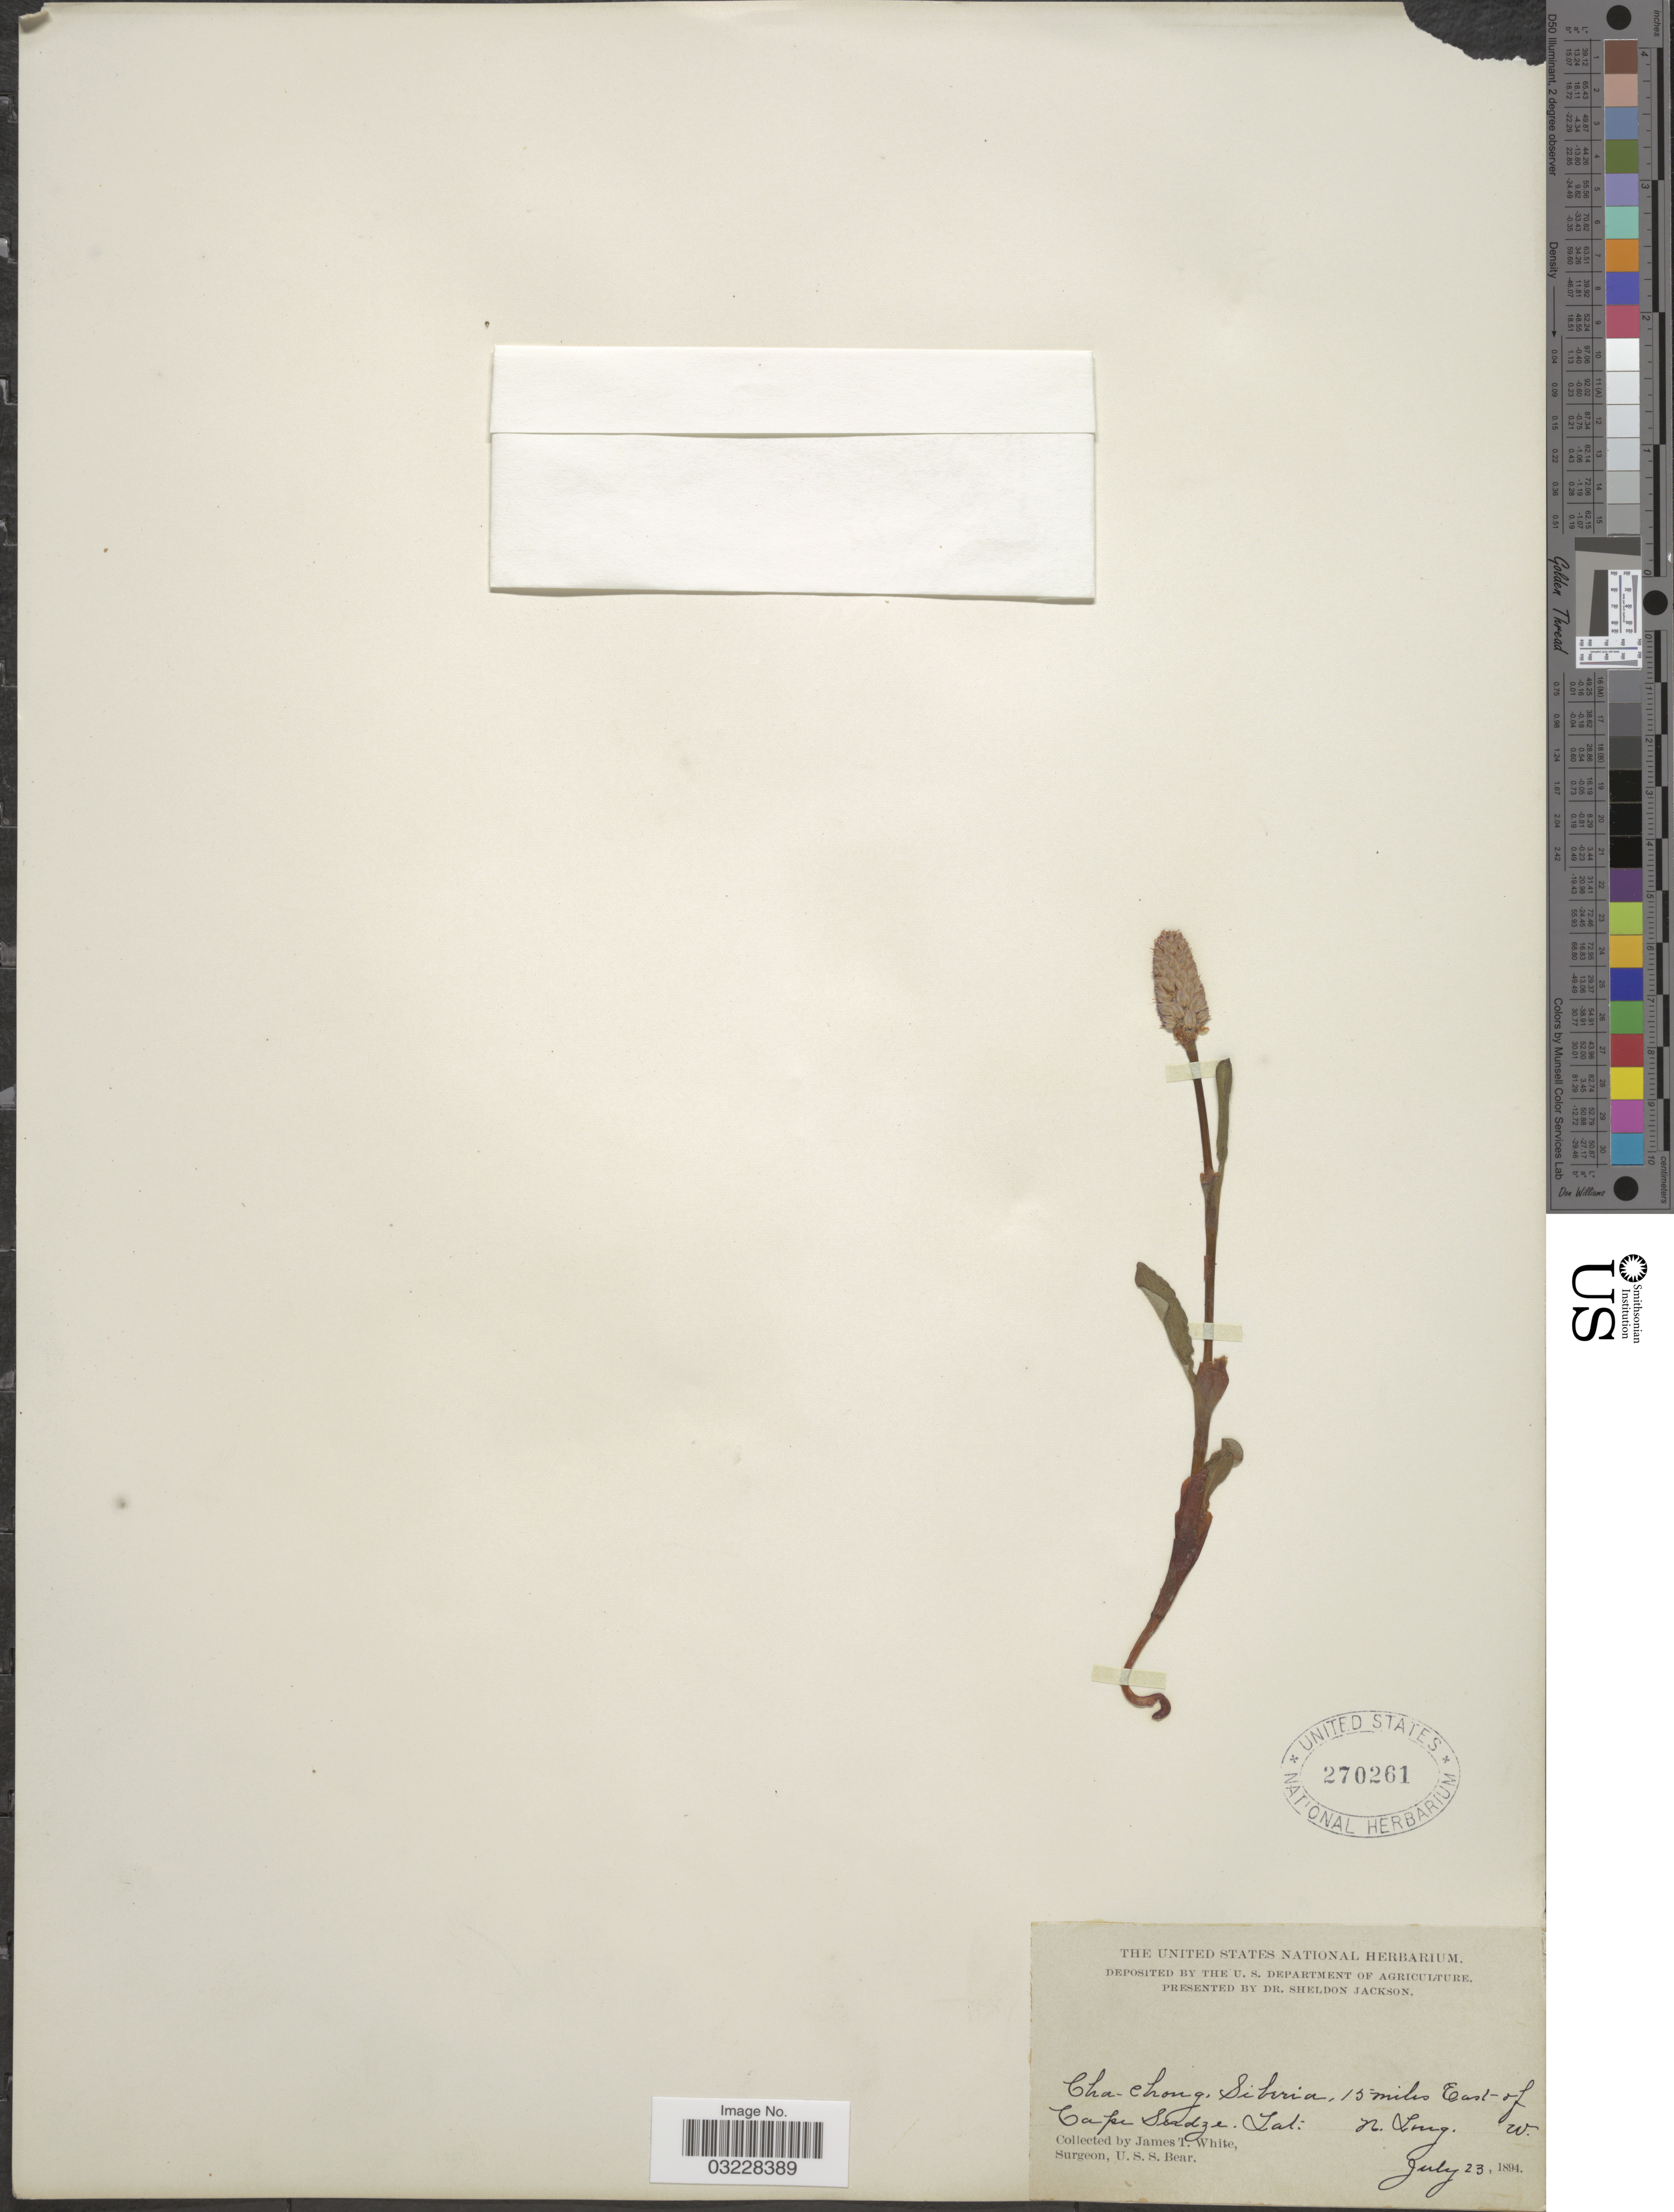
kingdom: Plantae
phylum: Tracheophyta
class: Magnoliopsida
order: Caryophyllales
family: Polygonaceae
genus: Bistorta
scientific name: Bistorta elliptica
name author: (Willd. ex Spreng.) V.V. Petrovsky et al.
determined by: Strong, Mark T., (BOT), Smithsonian Institution - National Museum of Natural History (UNITED STATES)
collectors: J. T. White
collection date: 1894-07-23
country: Russian Federation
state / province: Chukotka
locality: Cha-Chong, Siberia, 15 miles East of Cape Serdze.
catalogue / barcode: US 270261